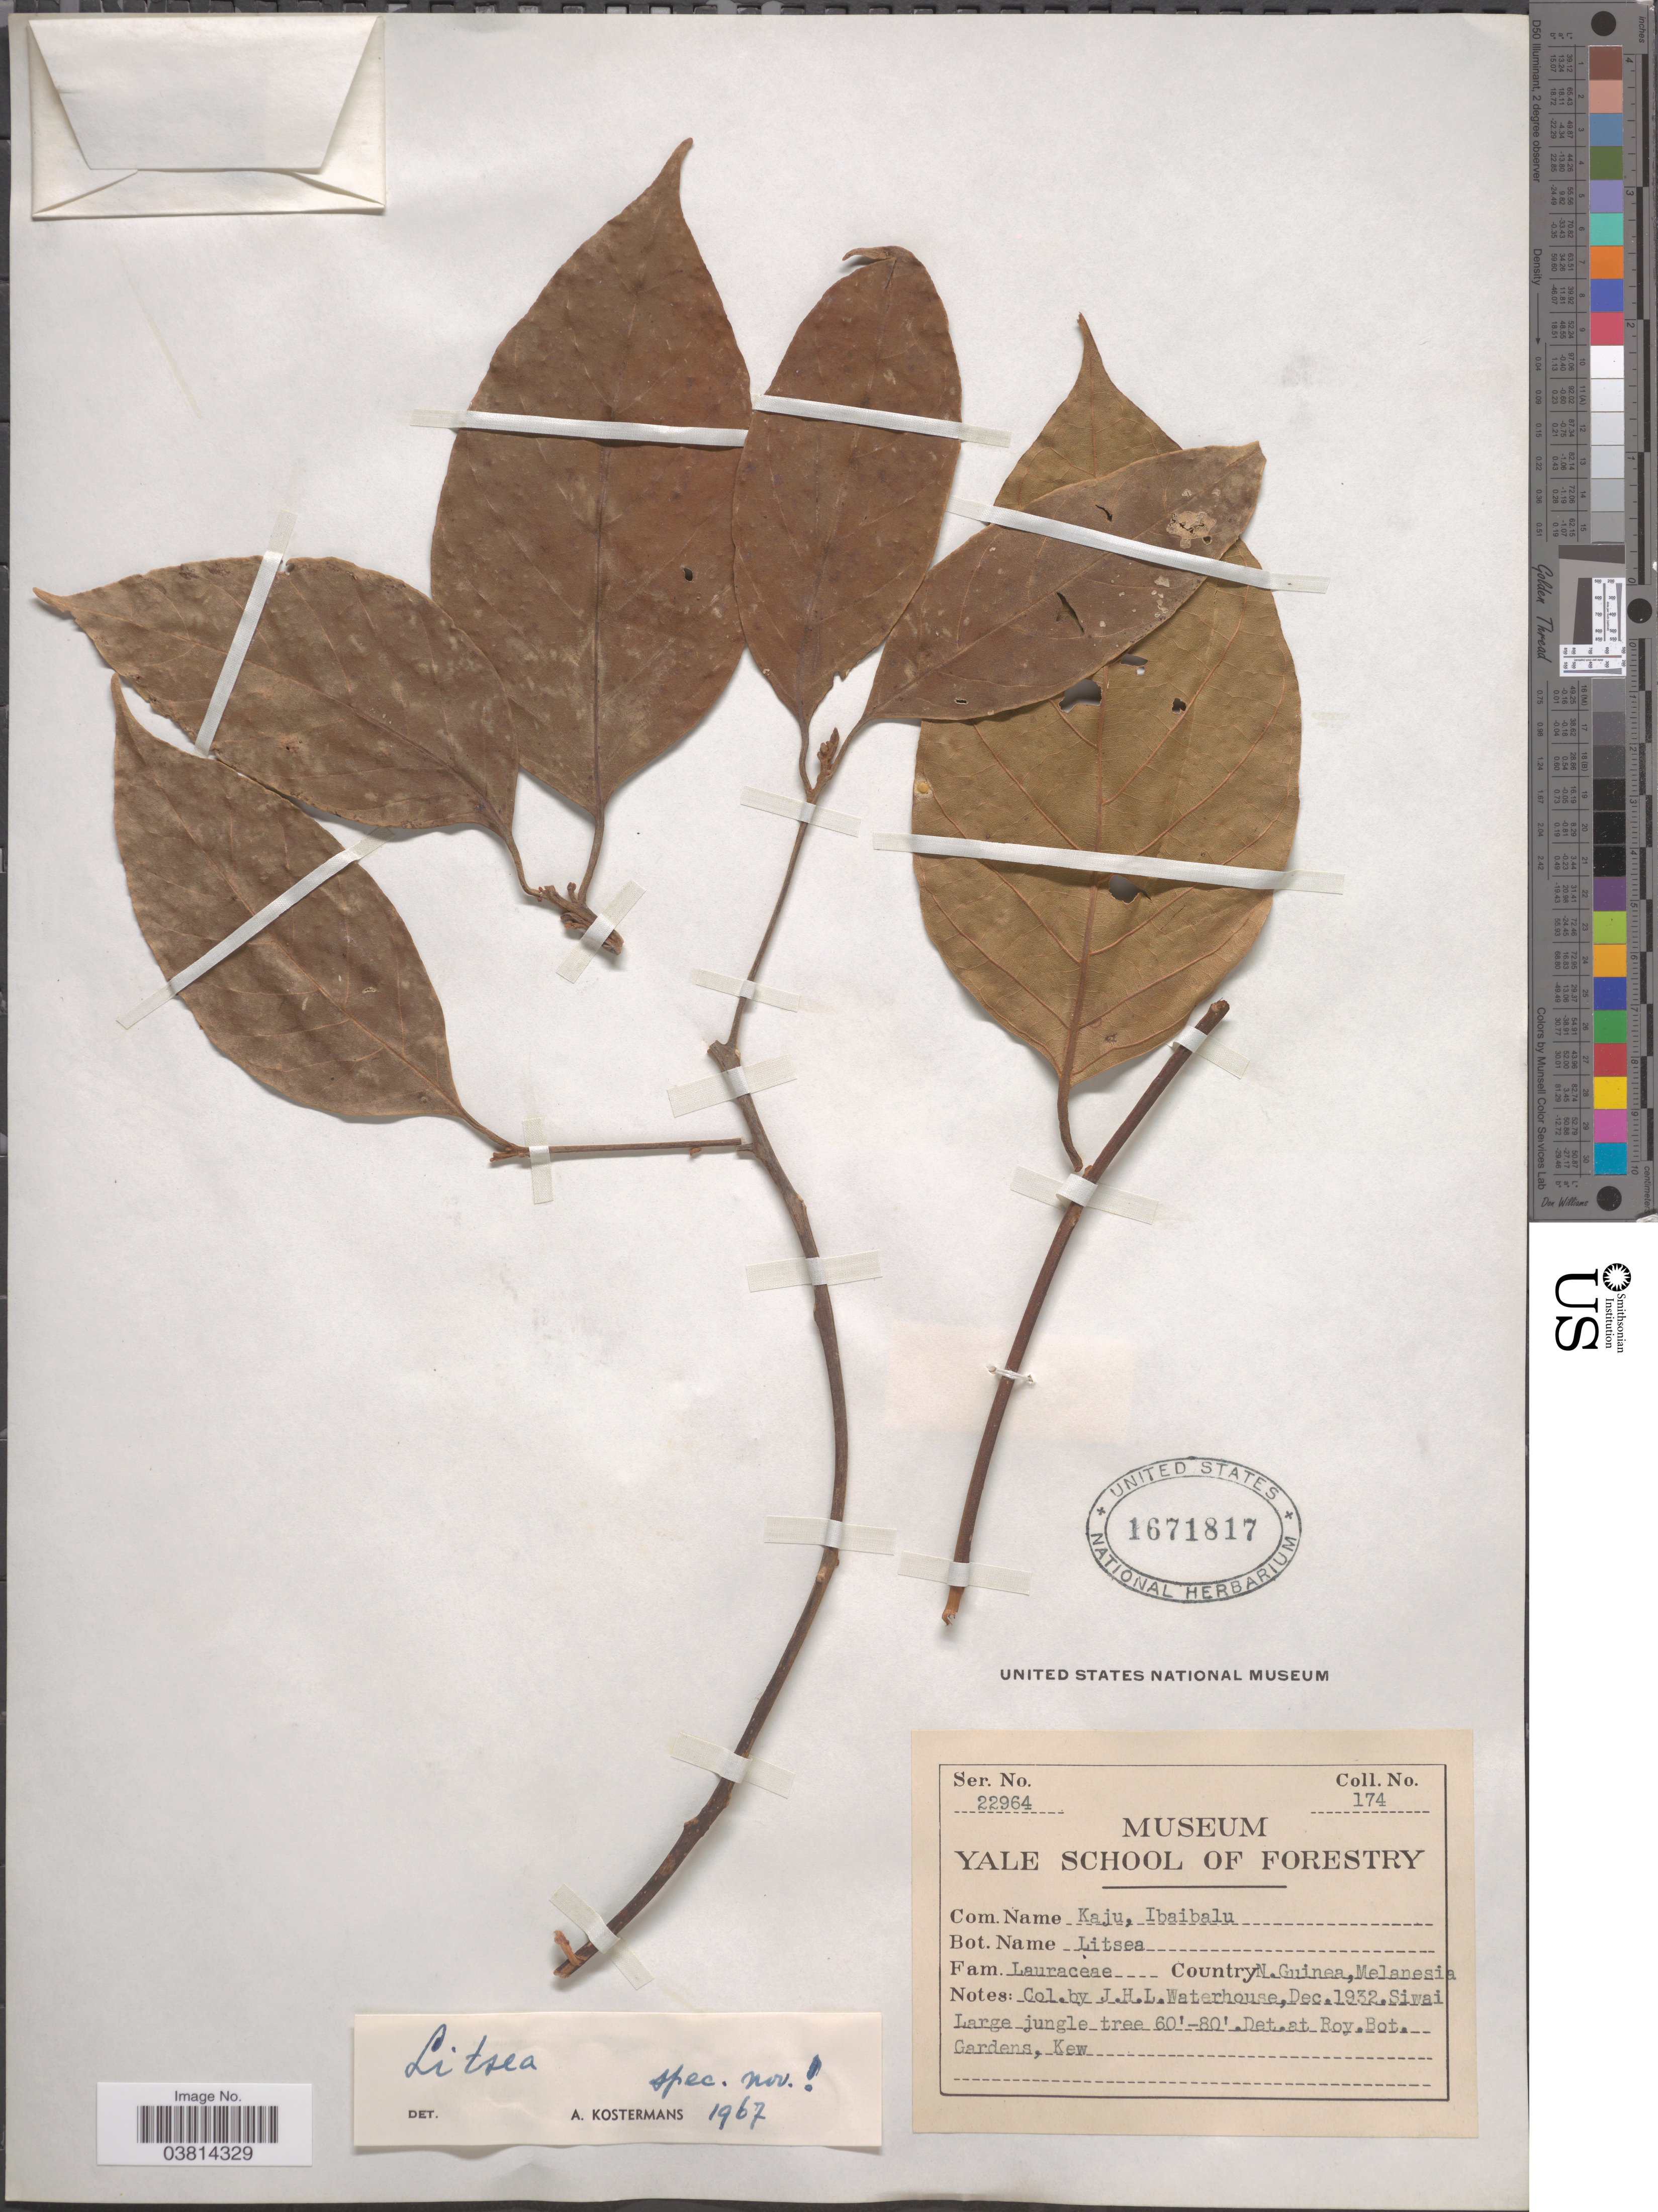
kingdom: Plantae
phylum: Tracheophyta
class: Magnoliopsida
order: Laurales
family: Lauraceae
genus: Litsea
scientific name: Litsea sp.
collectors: J. Waterhouse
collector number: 174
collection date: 1932-12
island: New Guinea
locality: New Guinea, Melanesia.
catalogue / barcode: US 1671817